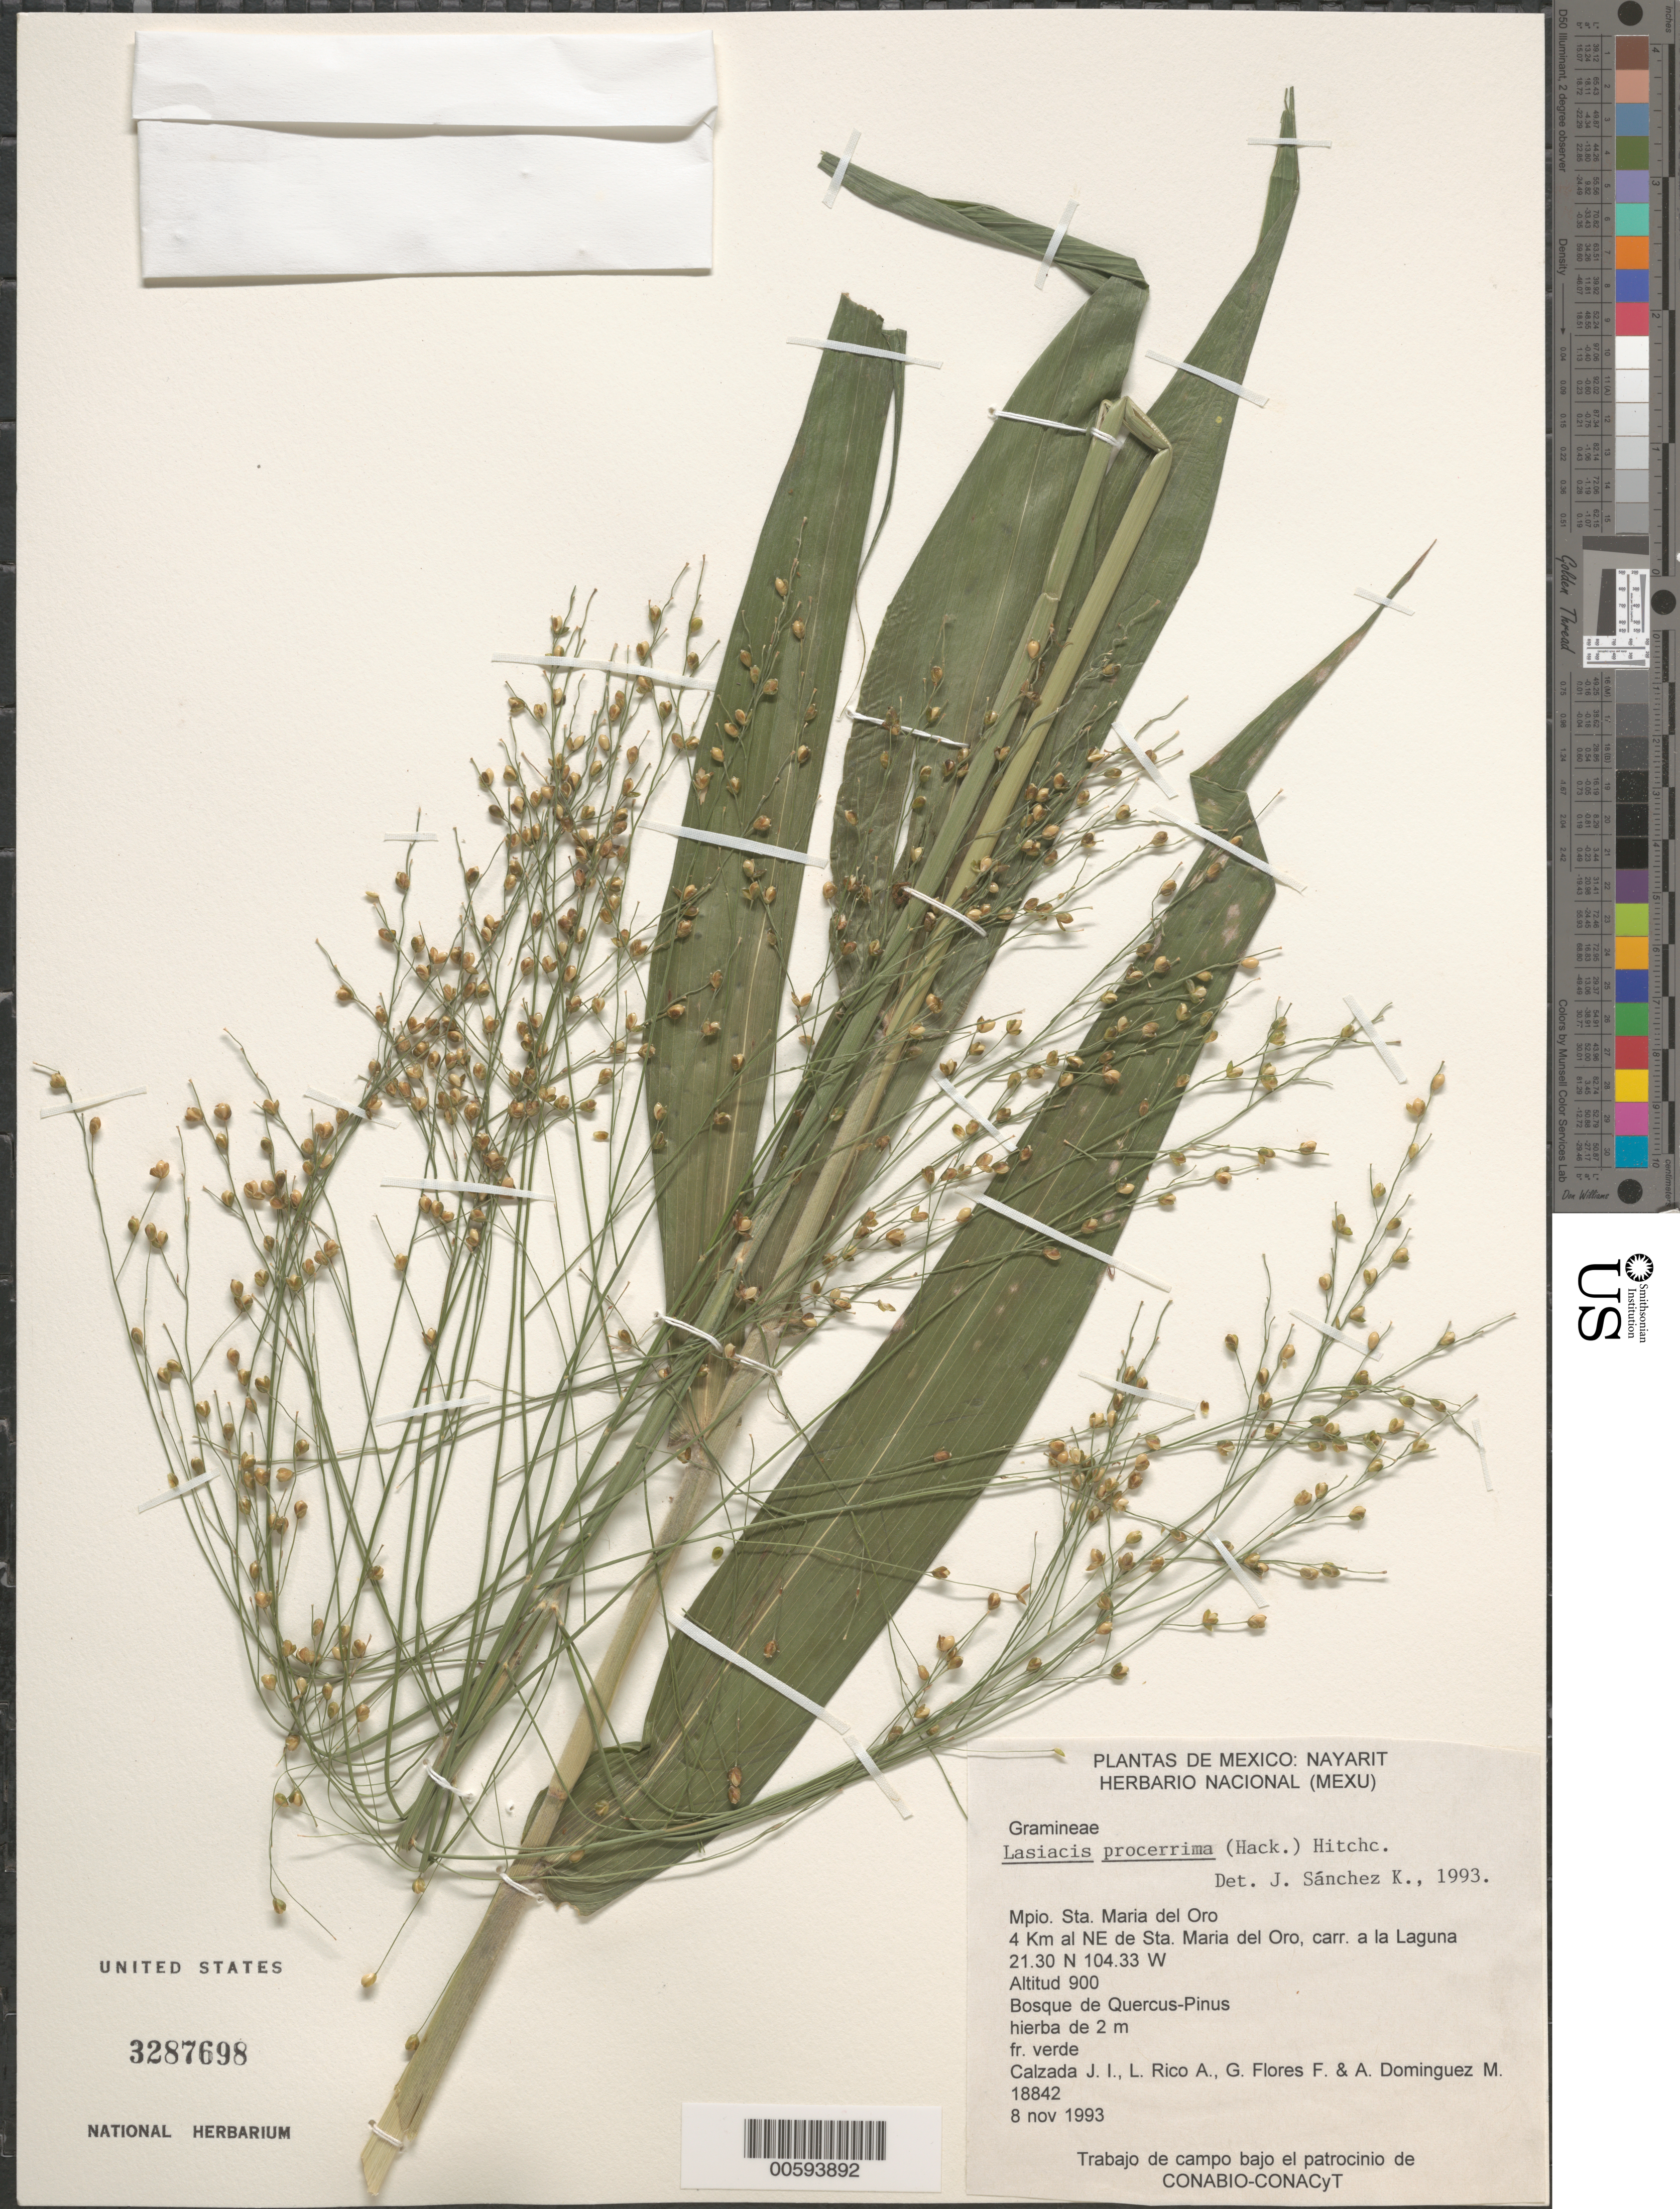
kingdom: Plantae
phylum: Tracheophyta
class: Liliopsida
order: Poales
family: Poaceae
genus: Lasiacis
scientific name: Lasiacis procerrima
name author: (Hack.) Hitchc.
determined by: Sánchez K., J.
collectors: J. I. Calzada, M. Rico Arce, G. Flores F. & A. Dominguez M.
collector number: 18842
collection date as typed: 8 Nov 1993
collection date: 1993-11-08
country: Mexico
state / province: Nayarit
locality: Mpio. Sta. Maria del Oro, 4 km al NE de Sta. Maria del Oro, carr. a la Laguna.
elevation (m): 900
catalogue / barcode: US 3287698